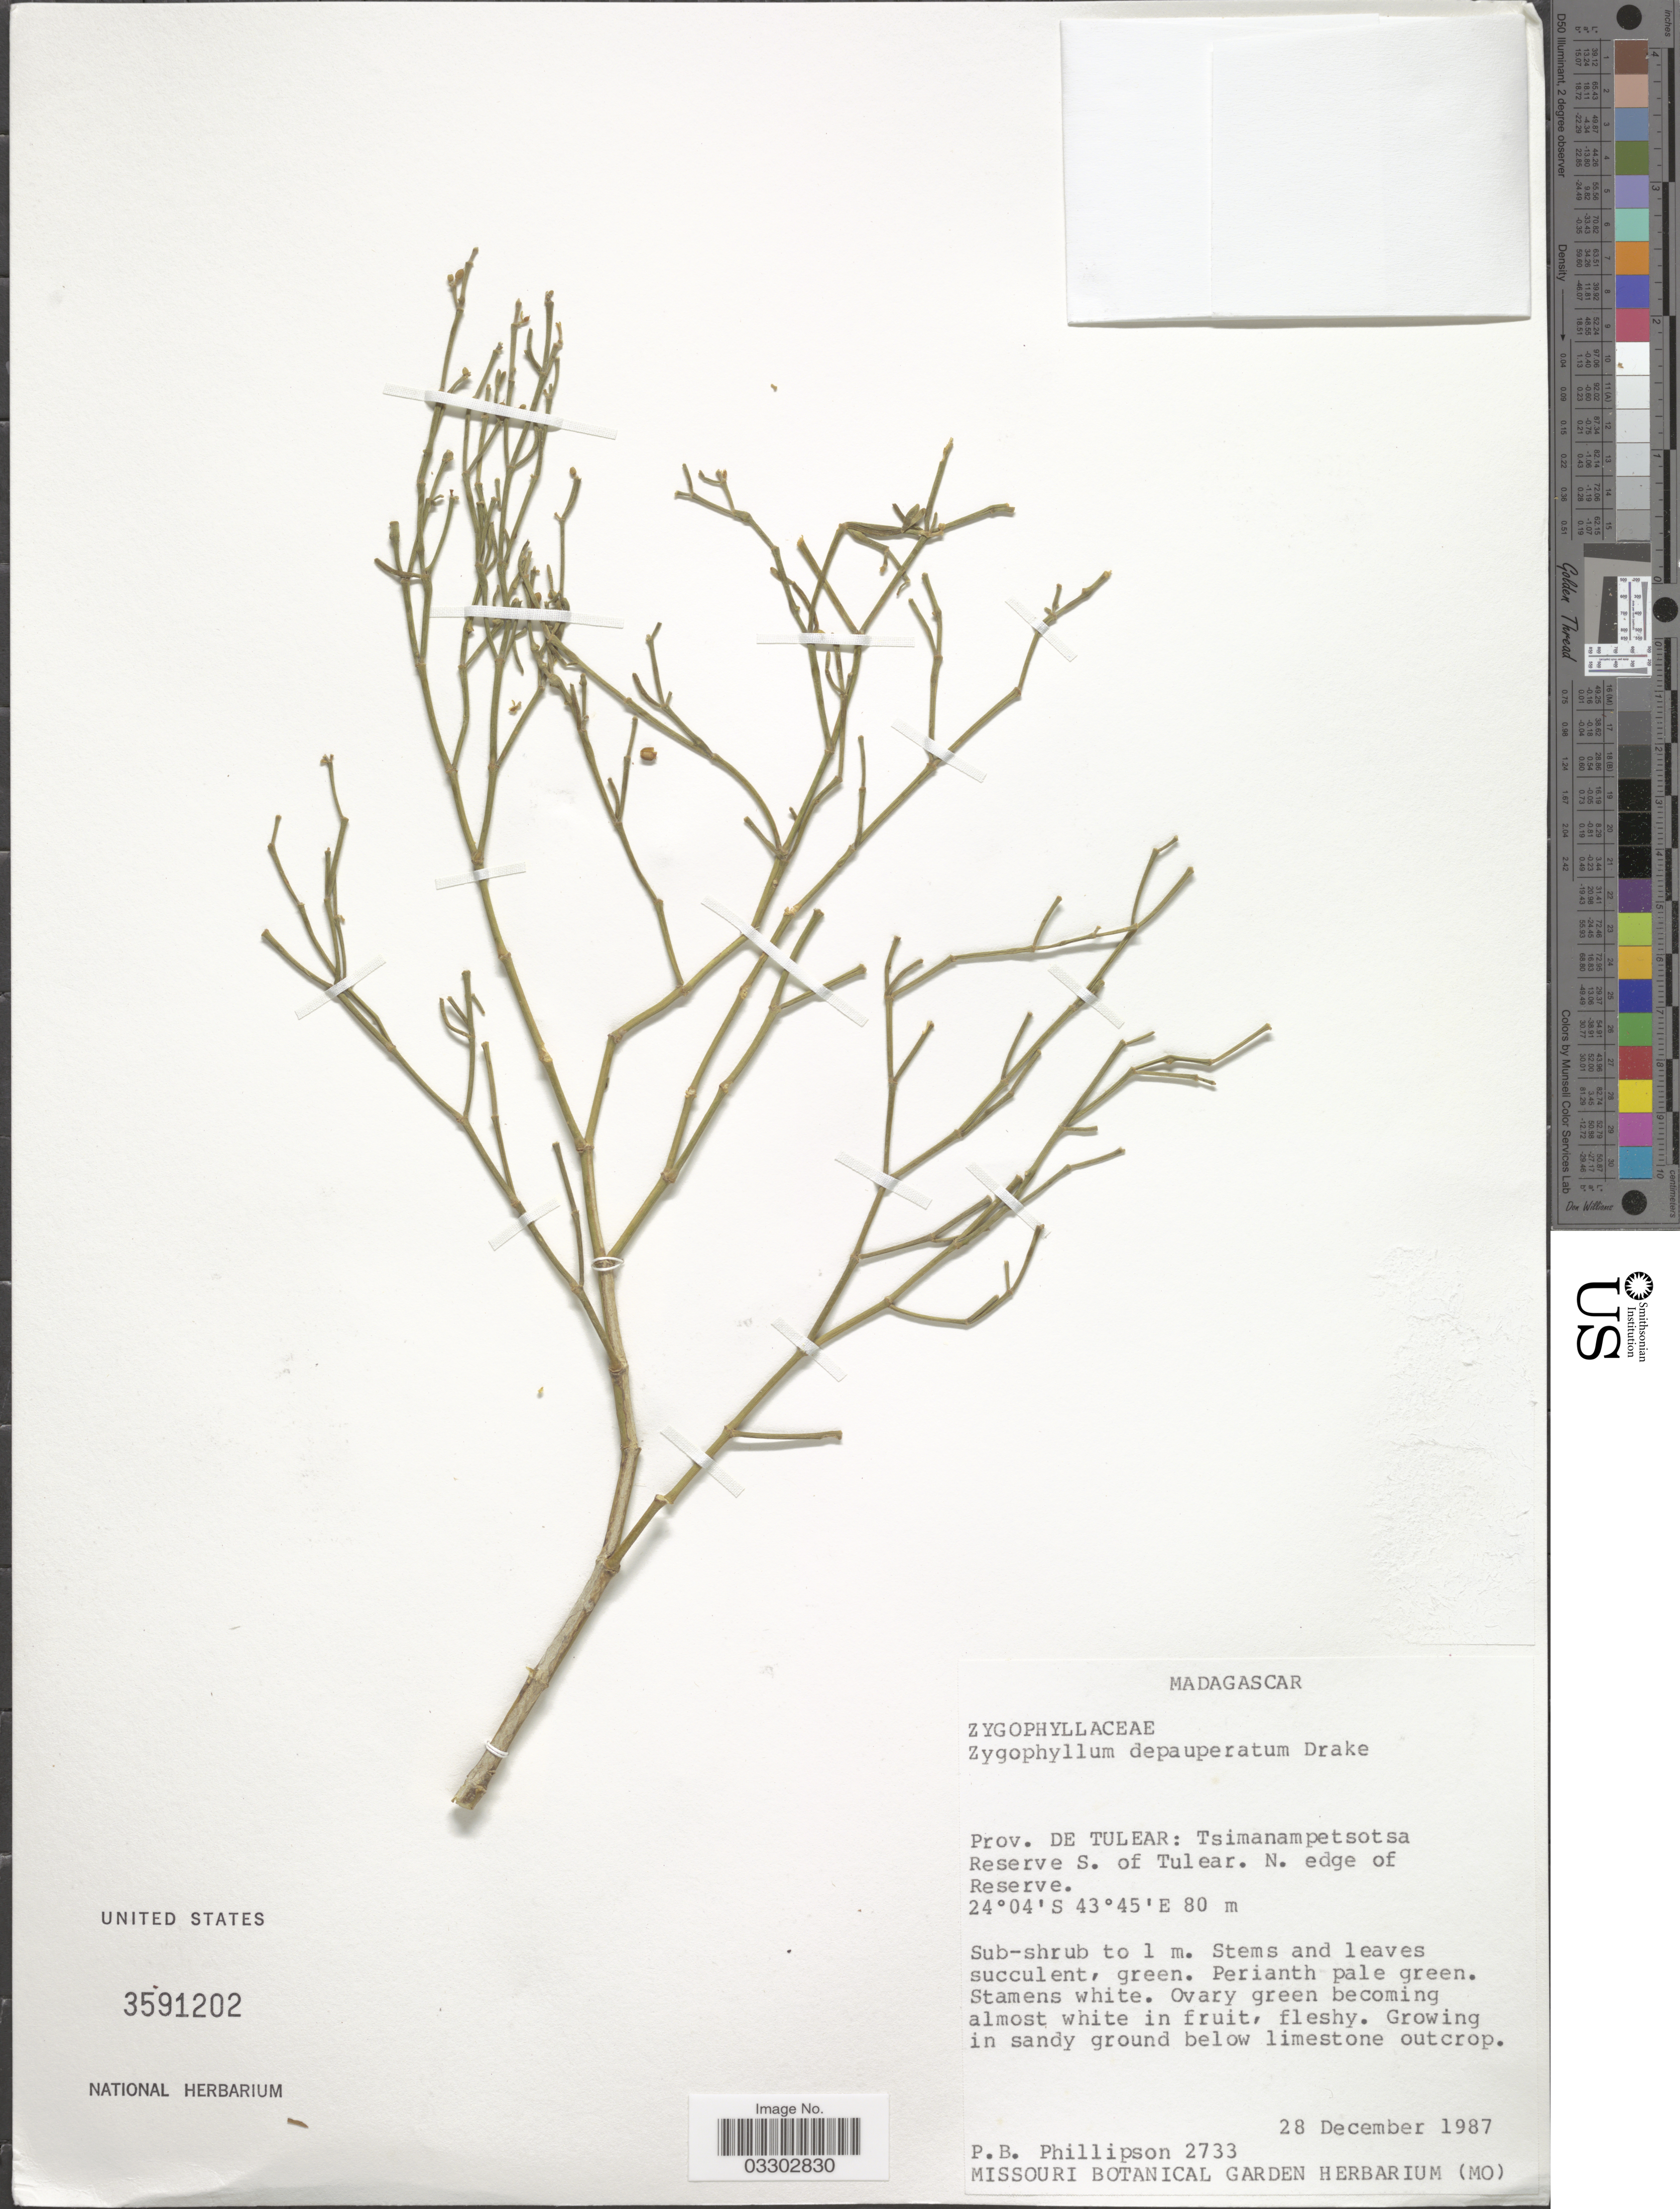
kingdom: Plantae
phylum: Tracheophyta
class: Magnoliopsida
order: Zygophyllales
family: Zygophyllaceae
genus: Zygophyllum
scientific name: Zygophyllum depauperatum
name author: Drake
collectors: P. B. Phillipson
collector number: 2733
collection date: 1987-12-28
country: Madagascar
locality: Prov. de Tulear: Tsimanampetsotsa Reserve S. of Tulear. N. edge of Reserve.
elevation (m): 80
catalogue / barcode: US 3591202